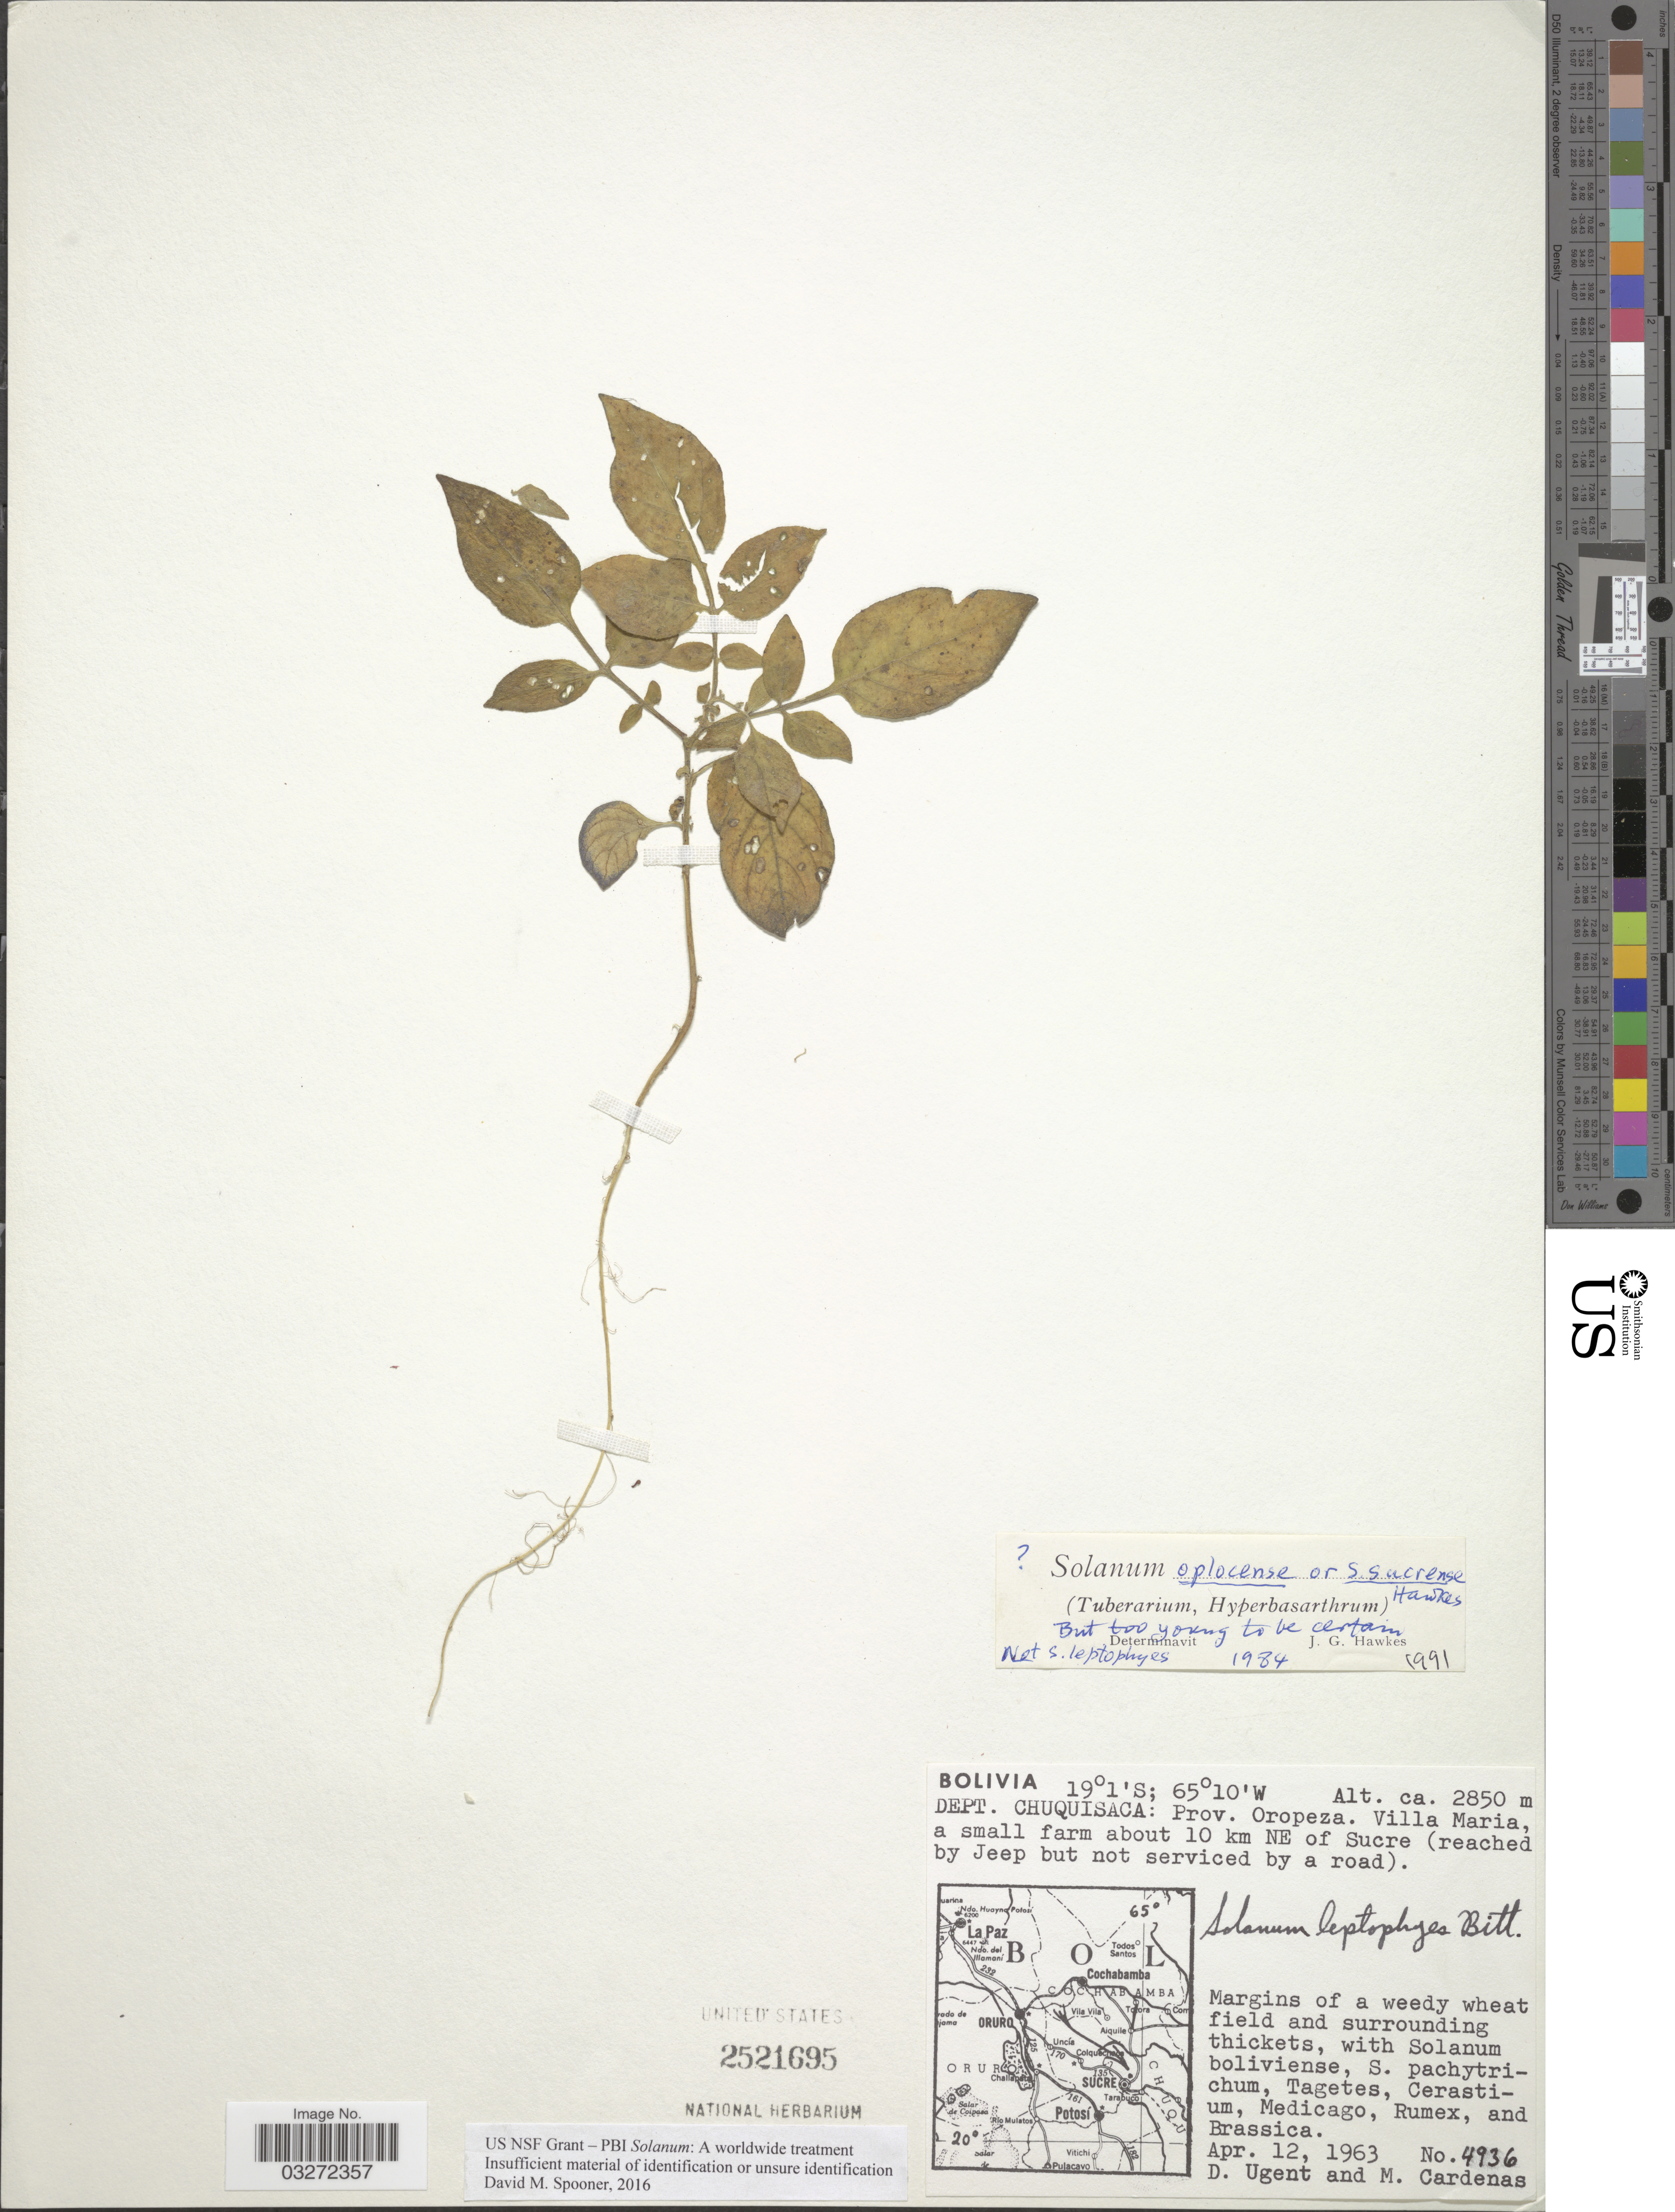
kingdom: Plantae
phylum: Tracheophyta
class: Magnoliopsida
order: Solanales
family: Solanaceae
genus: Solanum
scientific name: Solanum sp.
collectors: D. Ugent & M. Cárdenas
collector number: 4936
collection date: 1963-04-12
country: Bolivia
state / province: Chuquisaca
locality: Dept. Chuquisaca: Prov. Oropeza. Villa Maria, a small farm about 10 km NE of Sucre (reached by Jeep but not serviced by a road).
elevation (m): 2850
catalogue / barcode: US 2521695